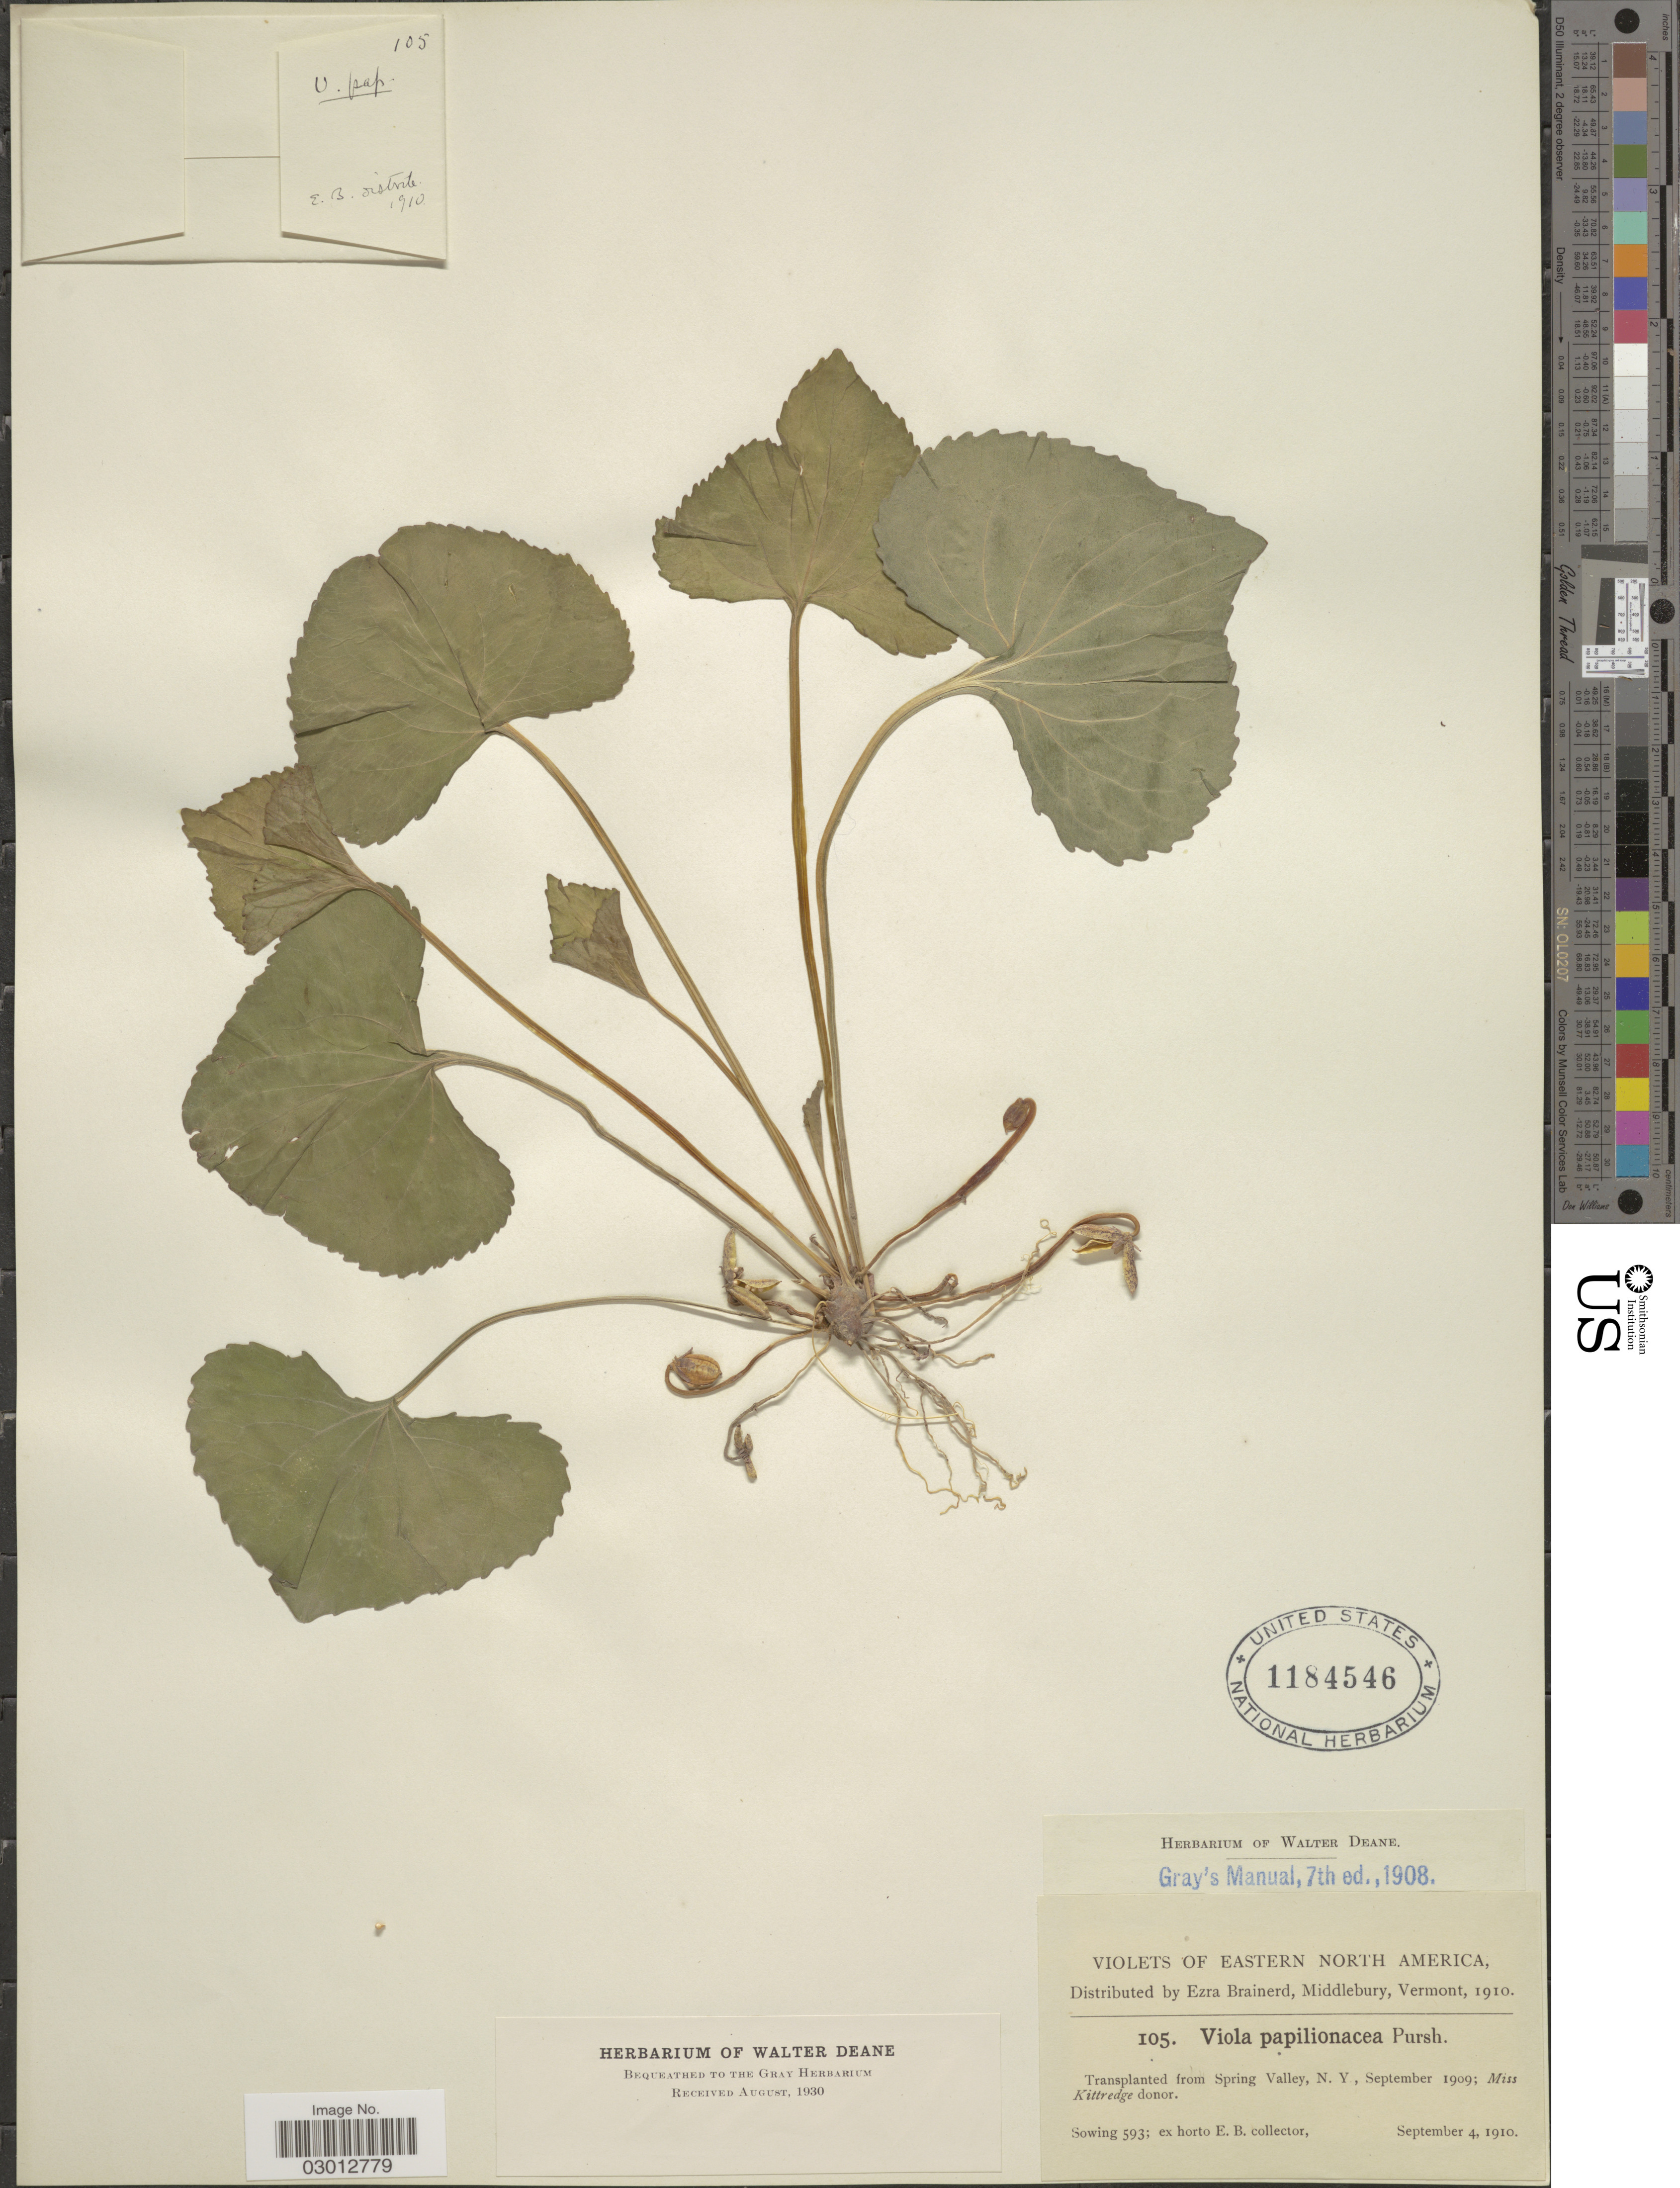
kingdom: Plantae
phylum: Tracheophyta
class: Magnoliopsida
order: Malpighiales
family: Violaceae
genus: Viola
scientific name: Viola papilionacea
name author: Pursh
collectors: ex herb. Ezra Brainerd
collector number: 105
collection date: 1910-09-04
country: United States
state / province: New York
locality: Eastern North America. Transplanted from Spring Valley, N. Y.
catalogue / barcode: US 1184546